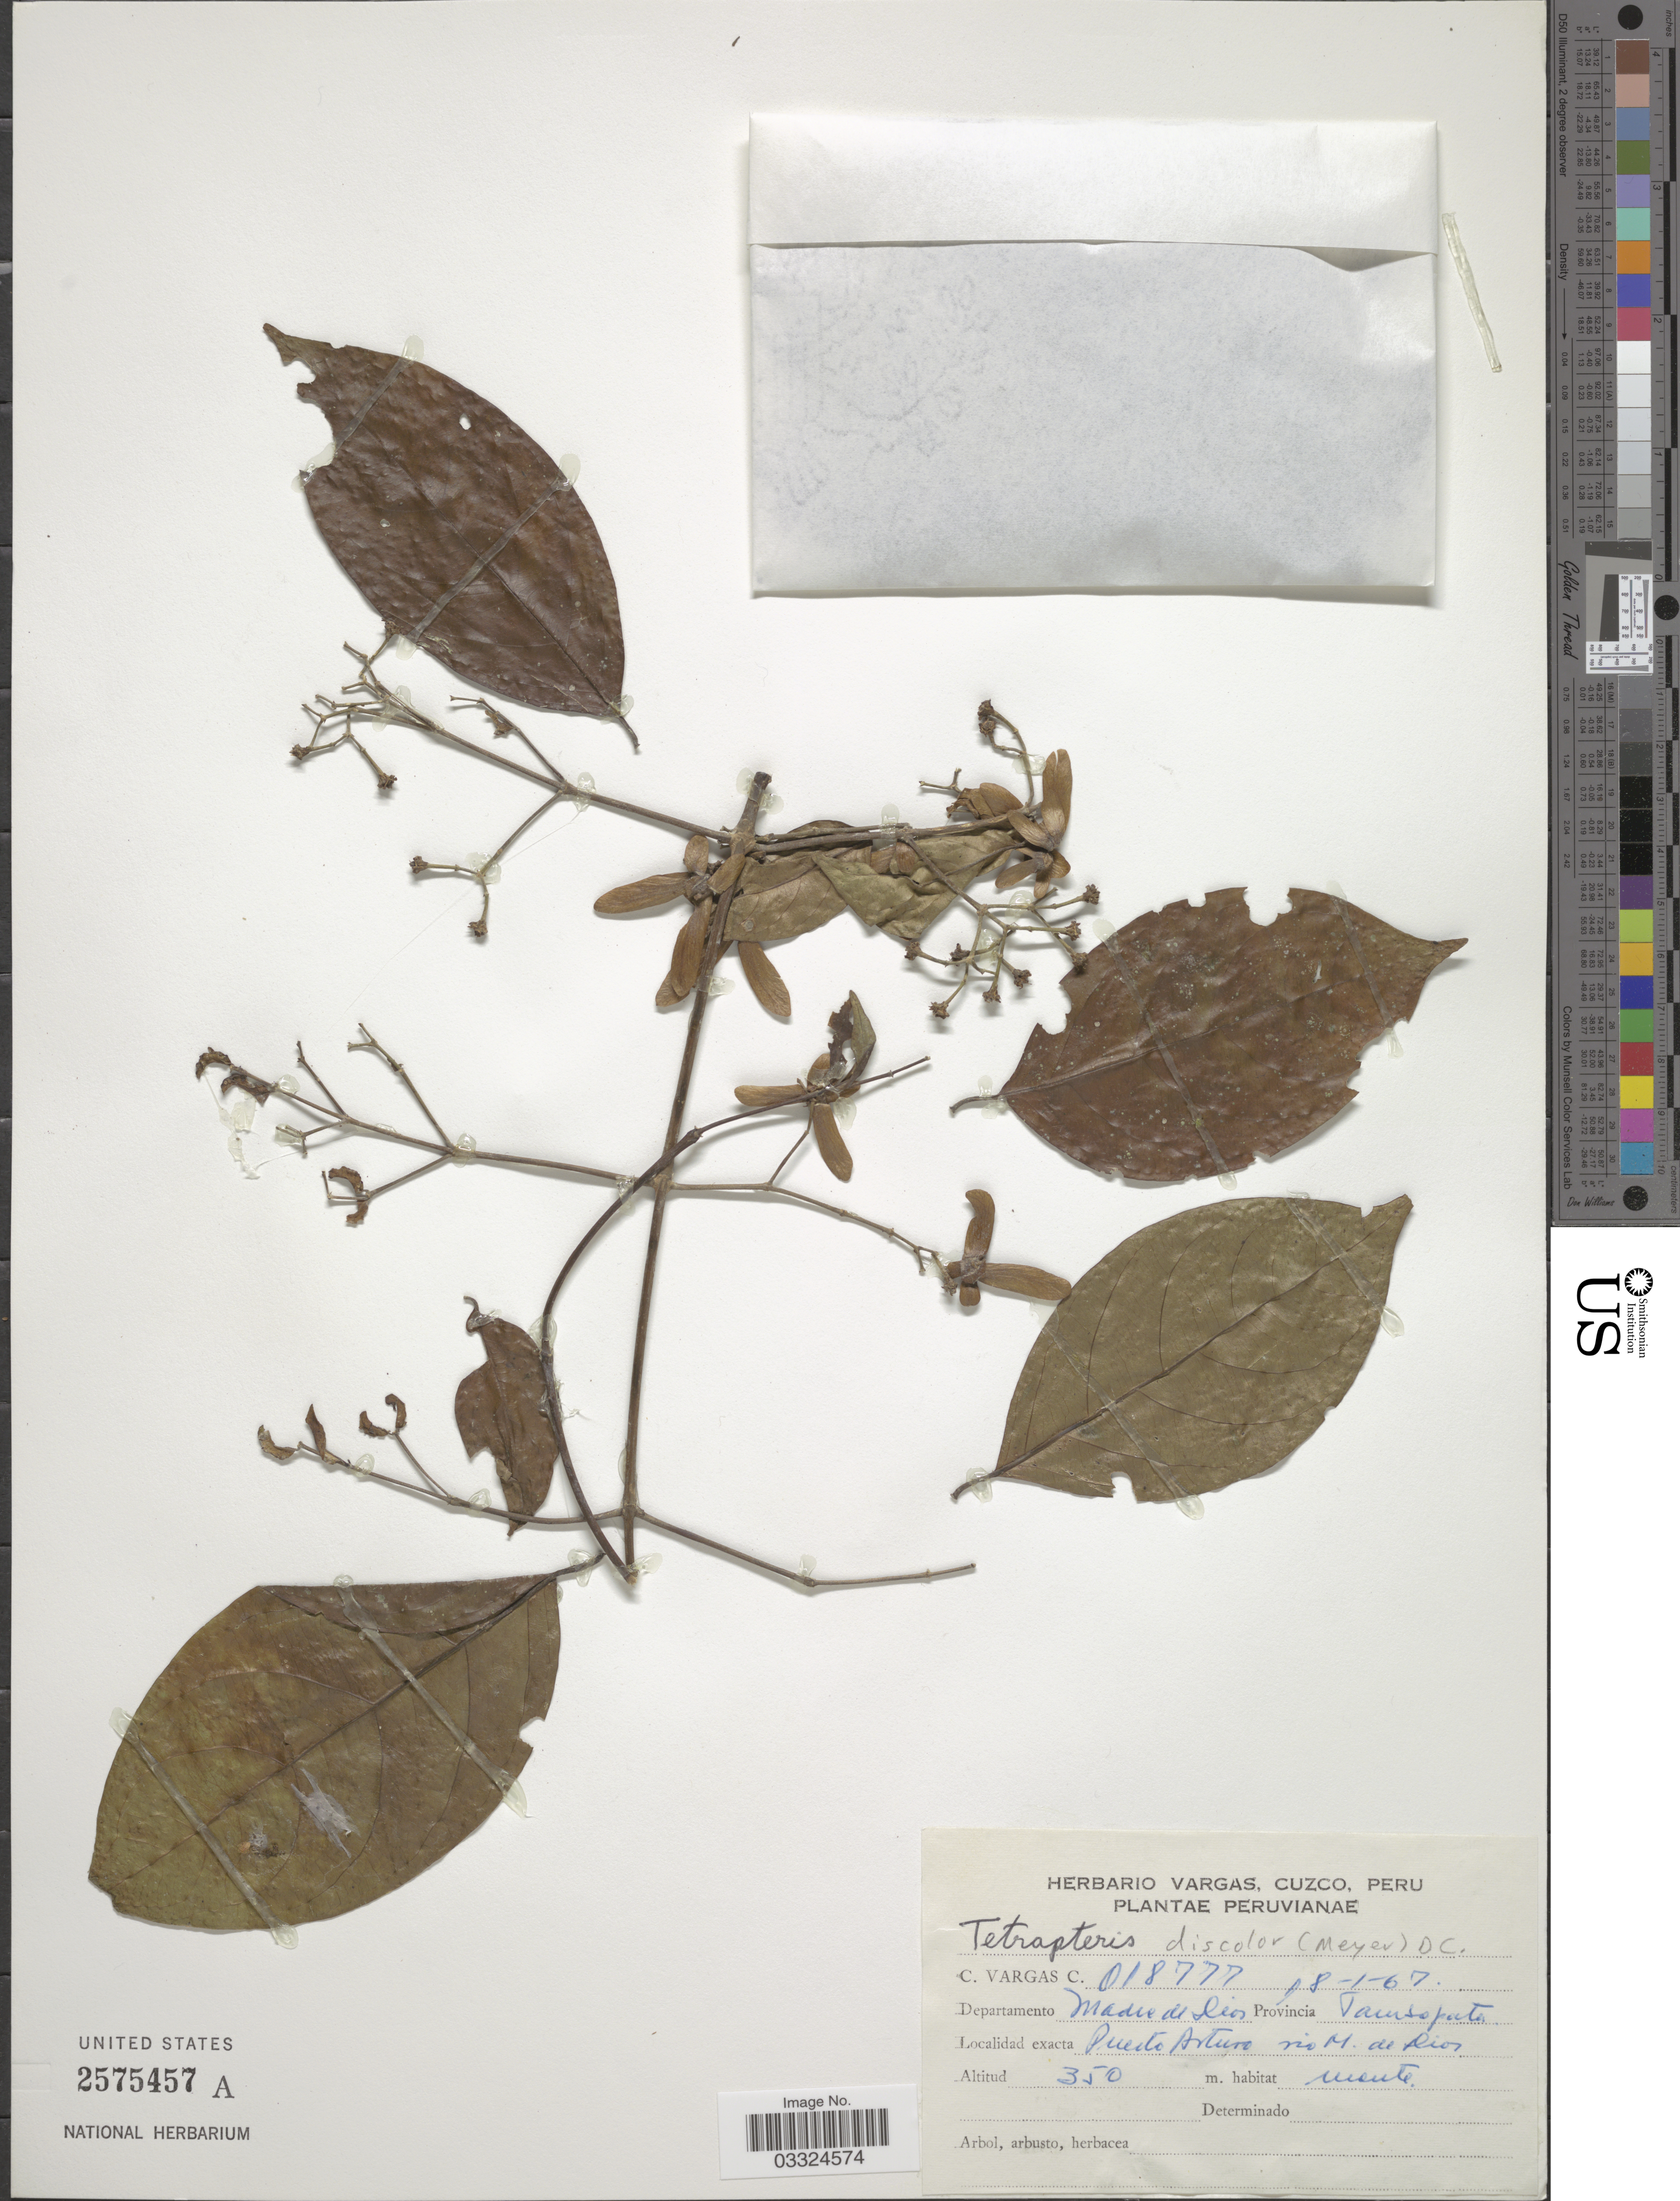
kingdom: Plantae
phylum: Tracheophyta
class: Magnoliopsida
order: Malpighiales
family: Malpighiaceae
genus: Tetrapterys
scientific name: Tetrapterys discolor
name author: (G. Mey.) DC.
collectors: C. Vargas Calderón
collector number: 018777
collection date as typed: Transcribed d/m/y: 18/1/67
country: Peru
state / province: Madre de Dios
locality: Departamento Madre de Diois. Provincia Tambopata. Puerto Arturo rio M. de Dios.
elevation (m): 350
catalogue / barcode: US 2575457A